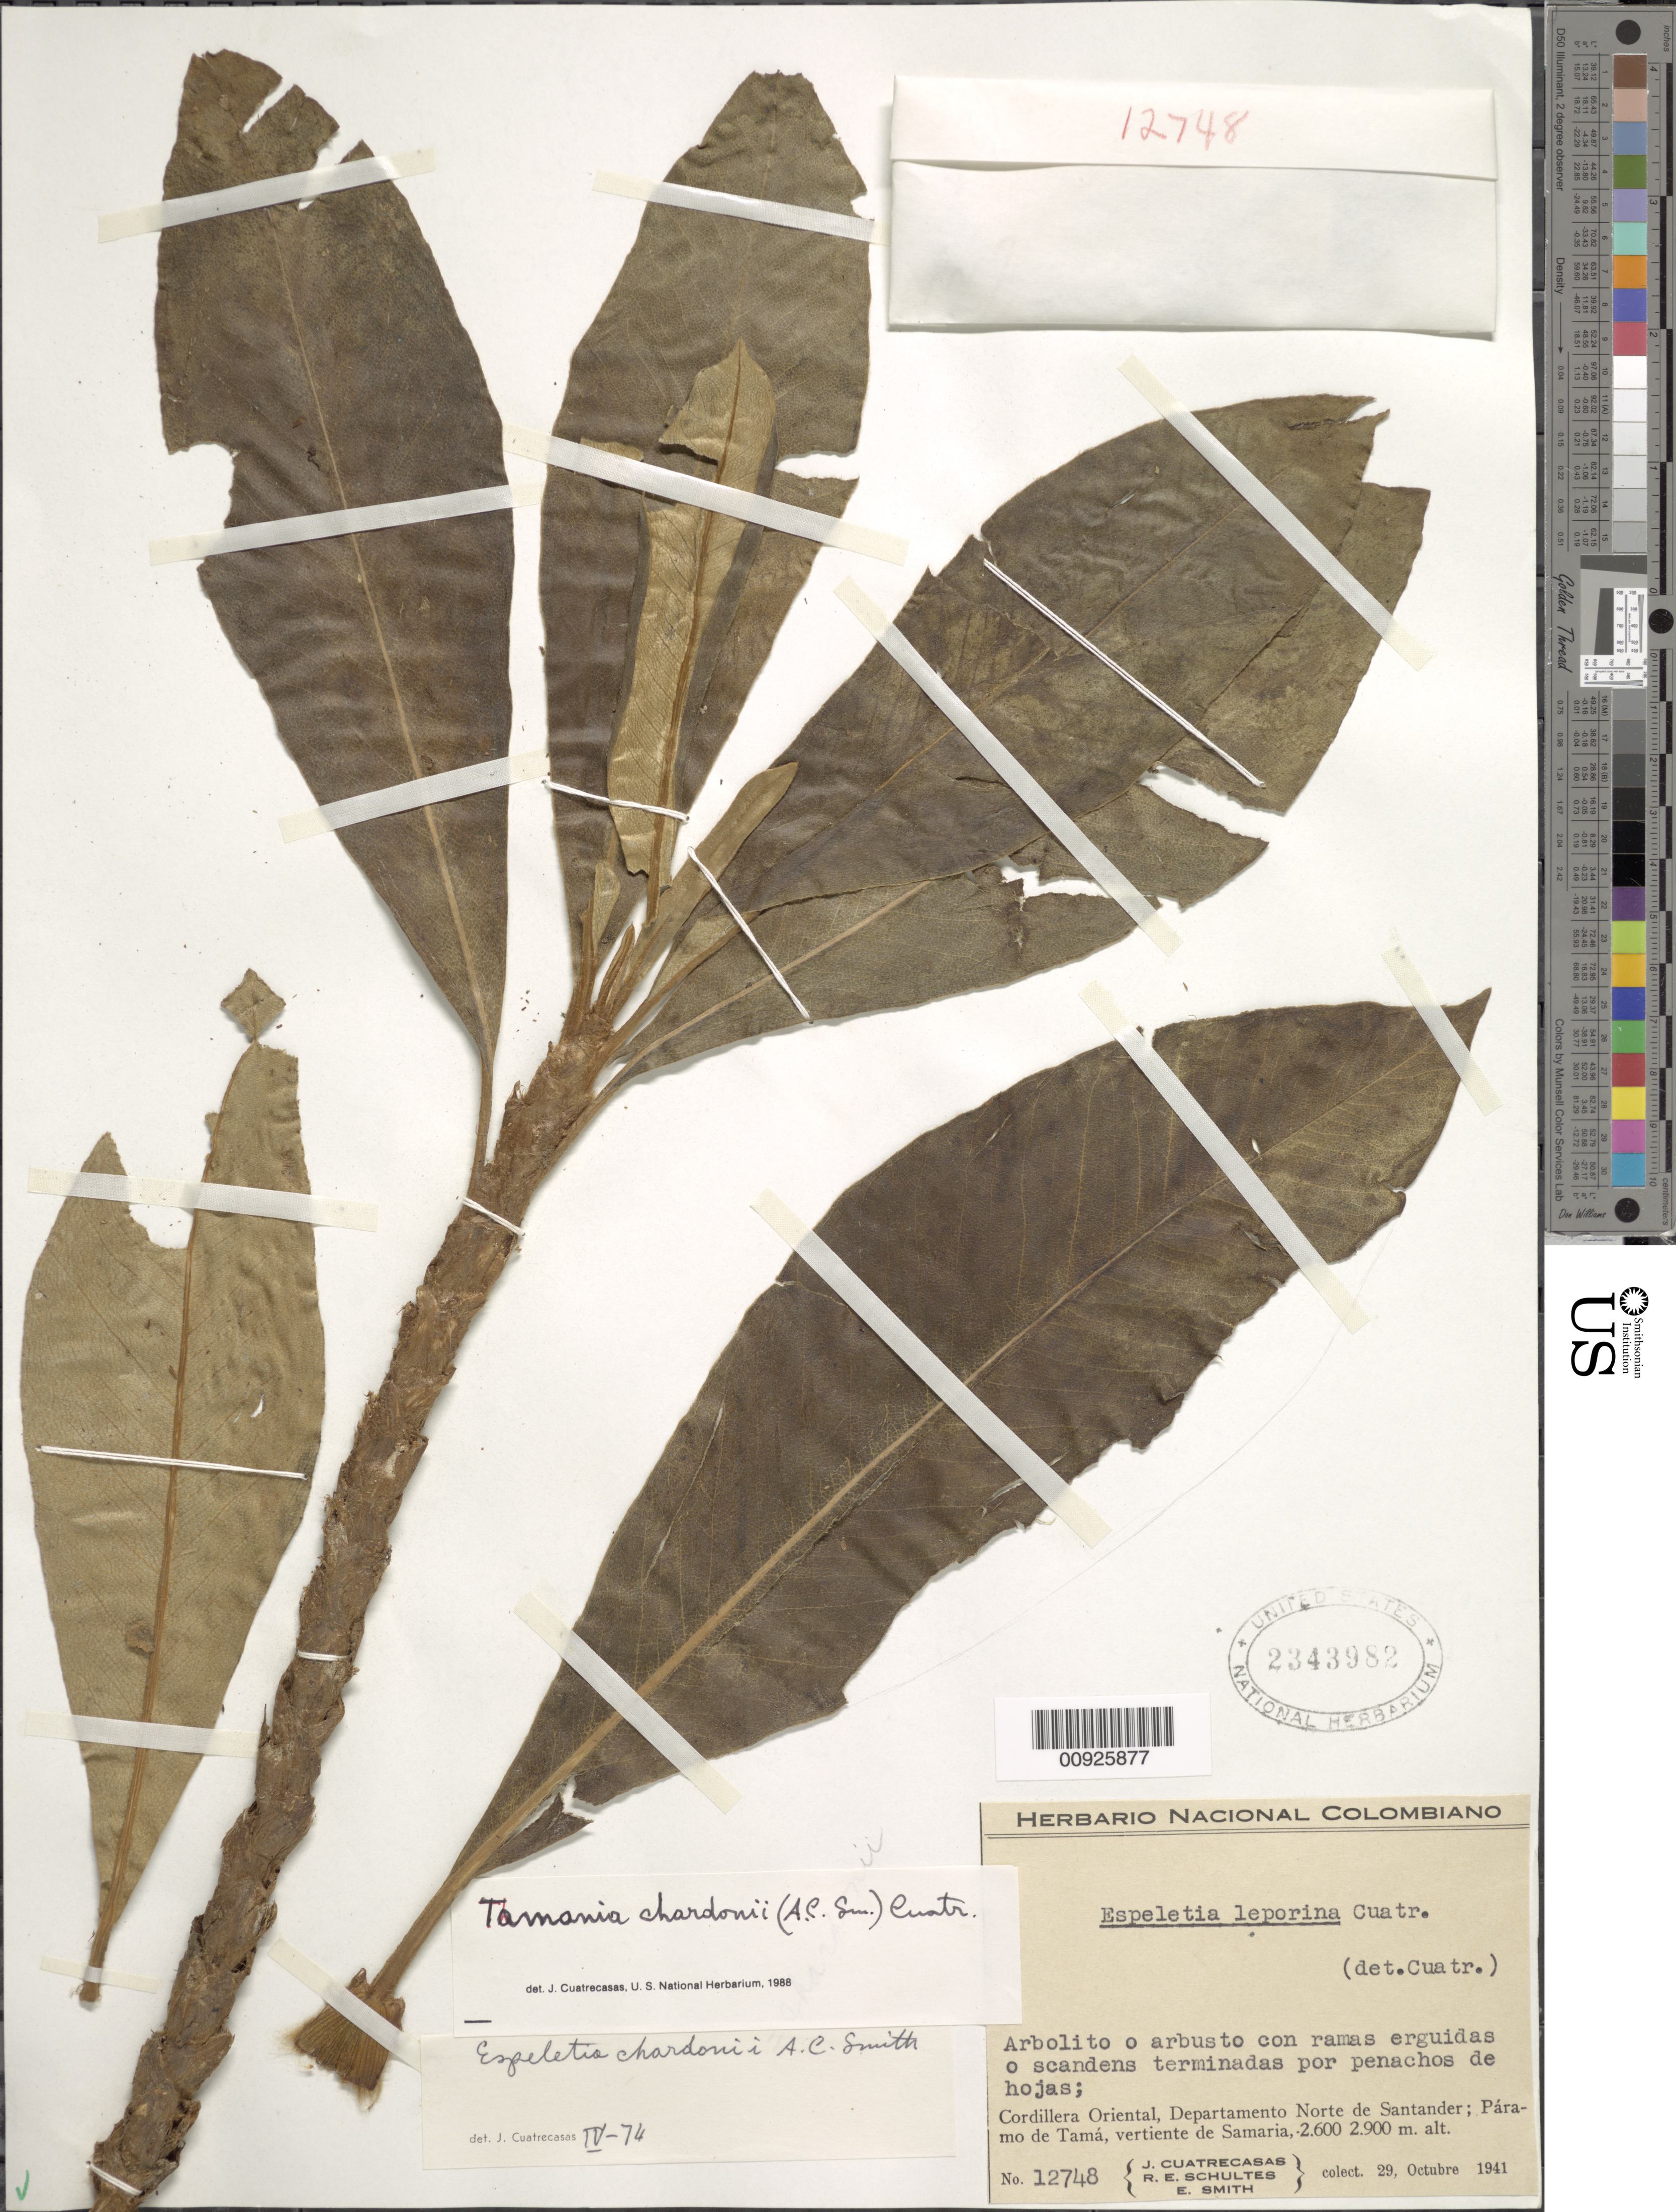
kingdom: Plantae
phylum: Tracheophyta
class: Magnoliopsida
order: Asterales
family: Asteraceae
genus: Tamania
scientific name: Tamania chardonii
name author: (A.C. Sm.) Cuatrec.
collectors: J. Cuatrecasas, R. E. Schultes & C. E. Smith Jr.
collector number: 12748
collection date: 1941-10-29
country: Colombia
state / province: Norte de Santander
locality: Páramo de Tamá. Vertiente de Santa Maria.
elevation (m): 2600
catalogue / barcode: US 2343982